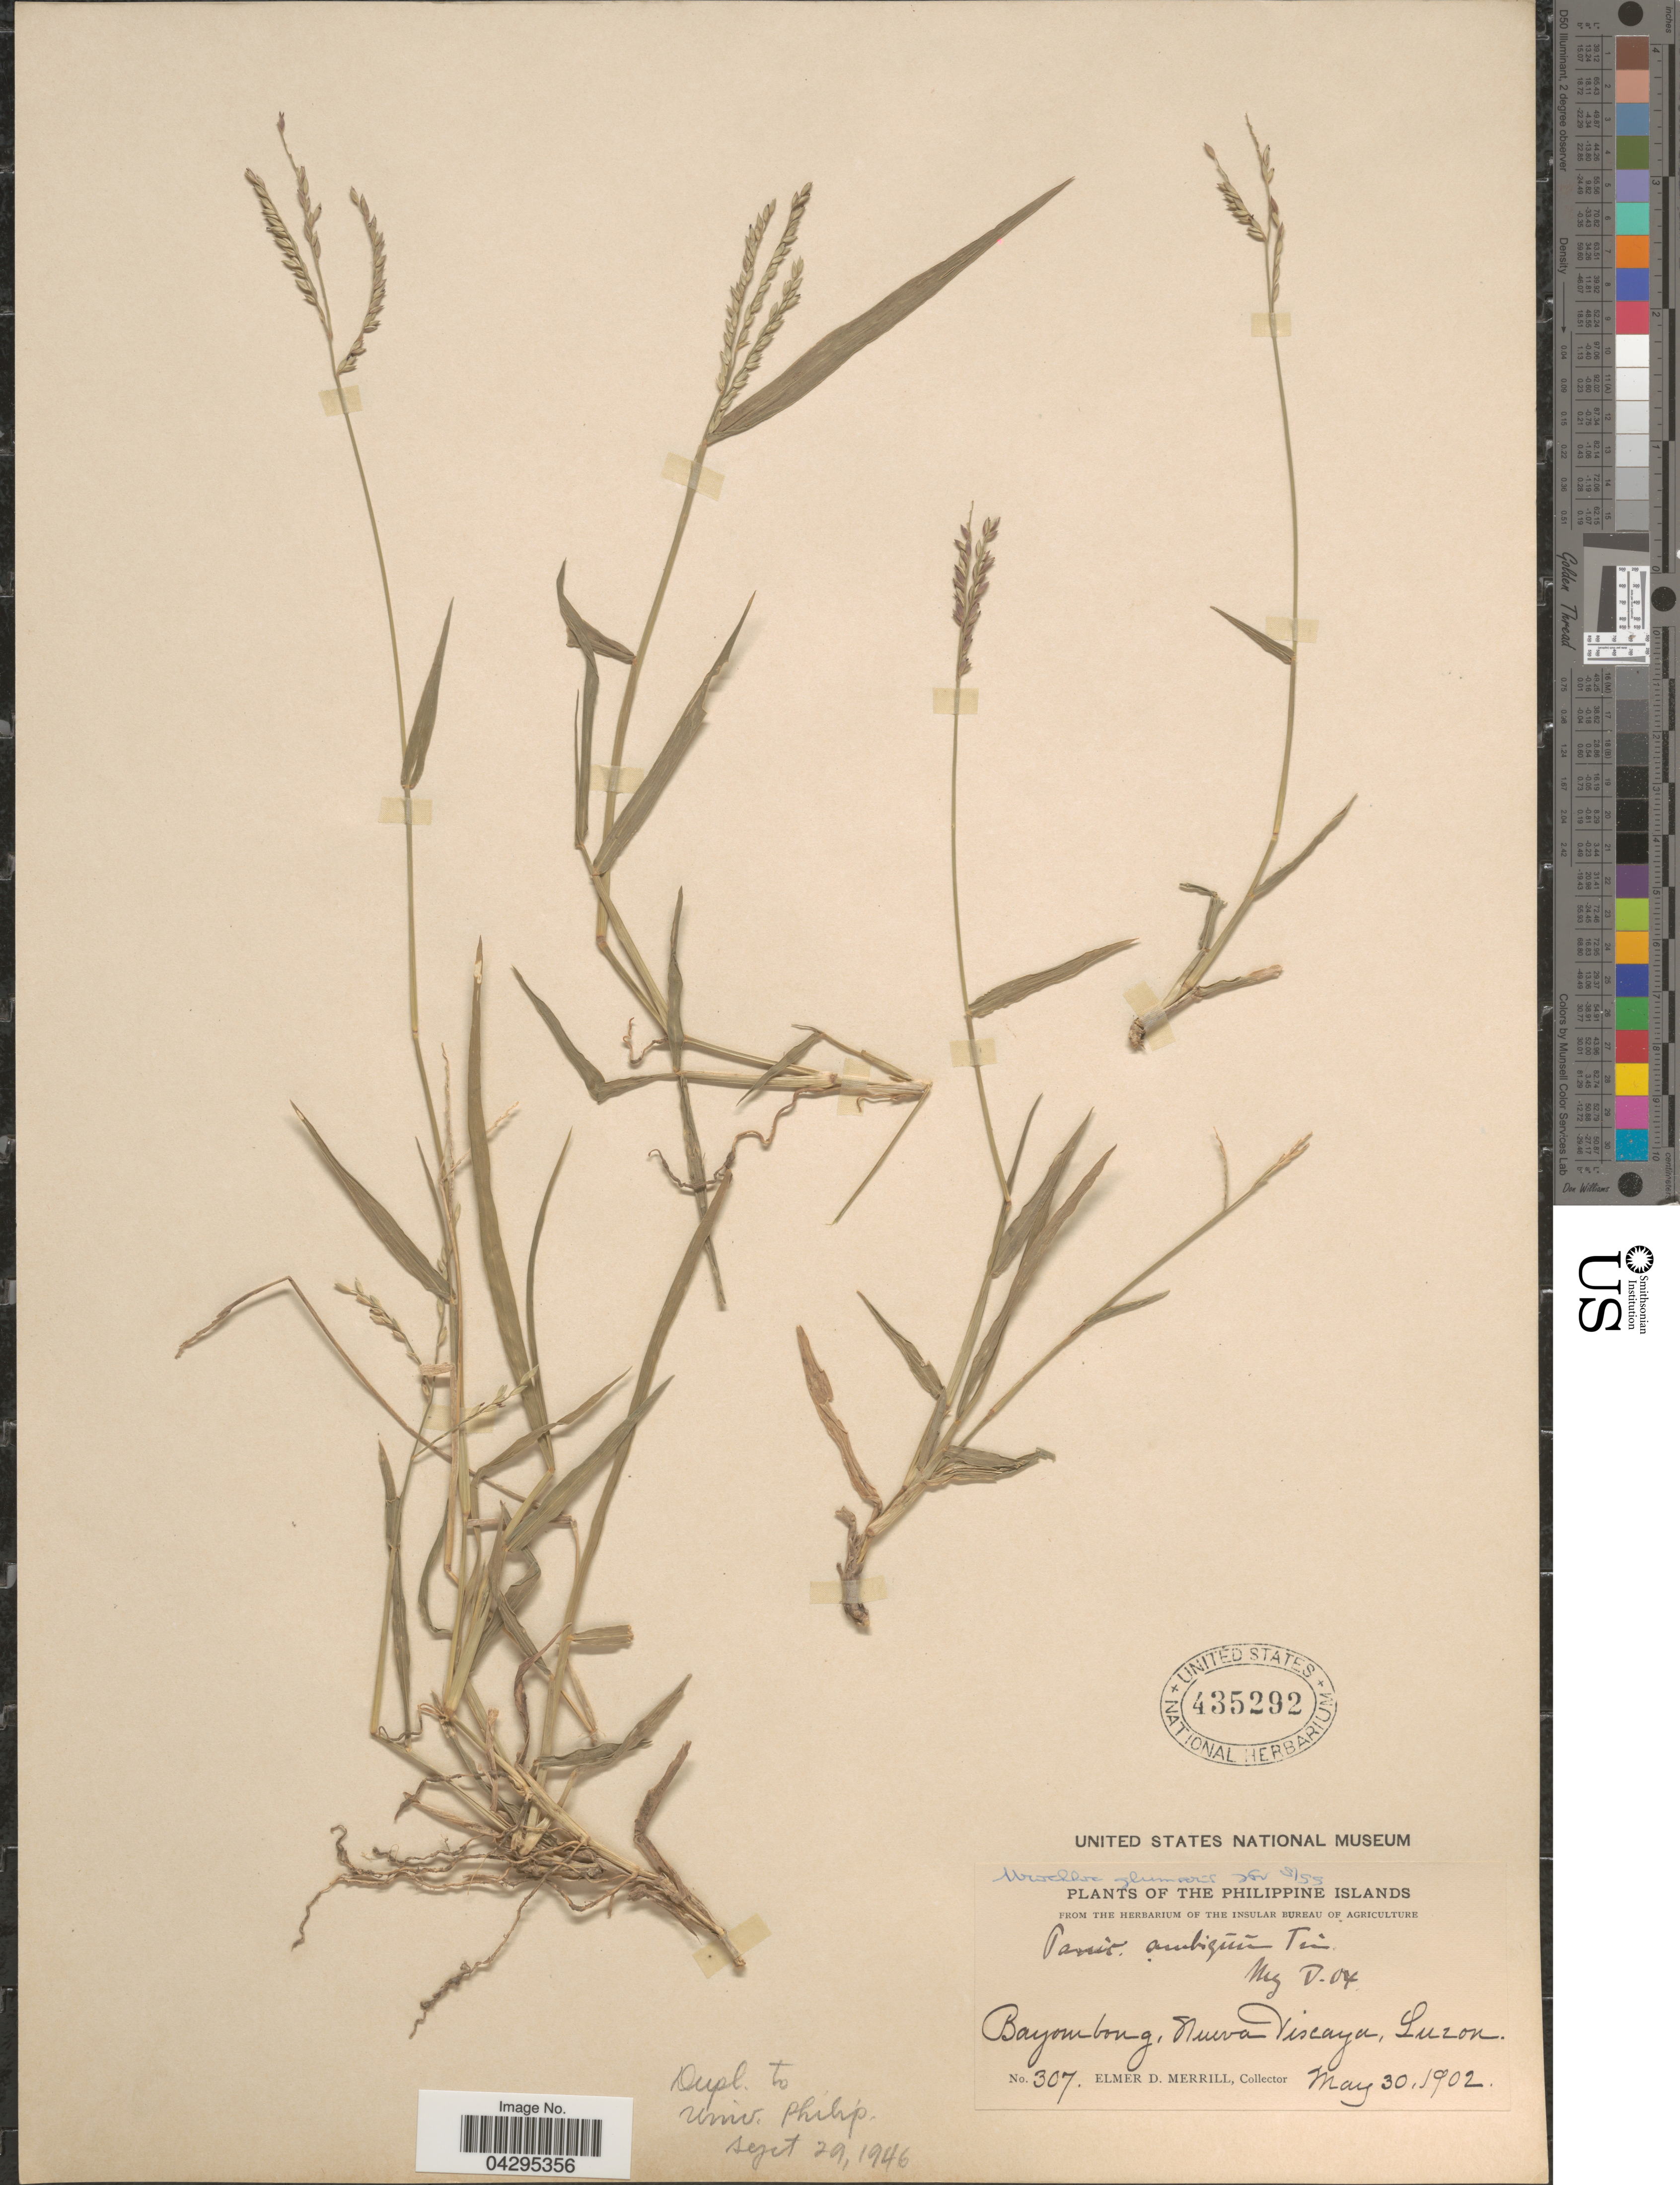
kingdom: Plantae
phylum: Tracheophyta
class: Liliopsida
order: Poales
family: Poaceae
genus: Urochloa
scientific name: Urochloa glumaris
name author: (Trin.) Veldkamp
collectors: E. D. Merrill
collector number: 307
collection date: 1902-05-30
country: Philippines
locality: Bayombong, Nueva Viscaya, Luzon.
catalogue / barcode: US 435292